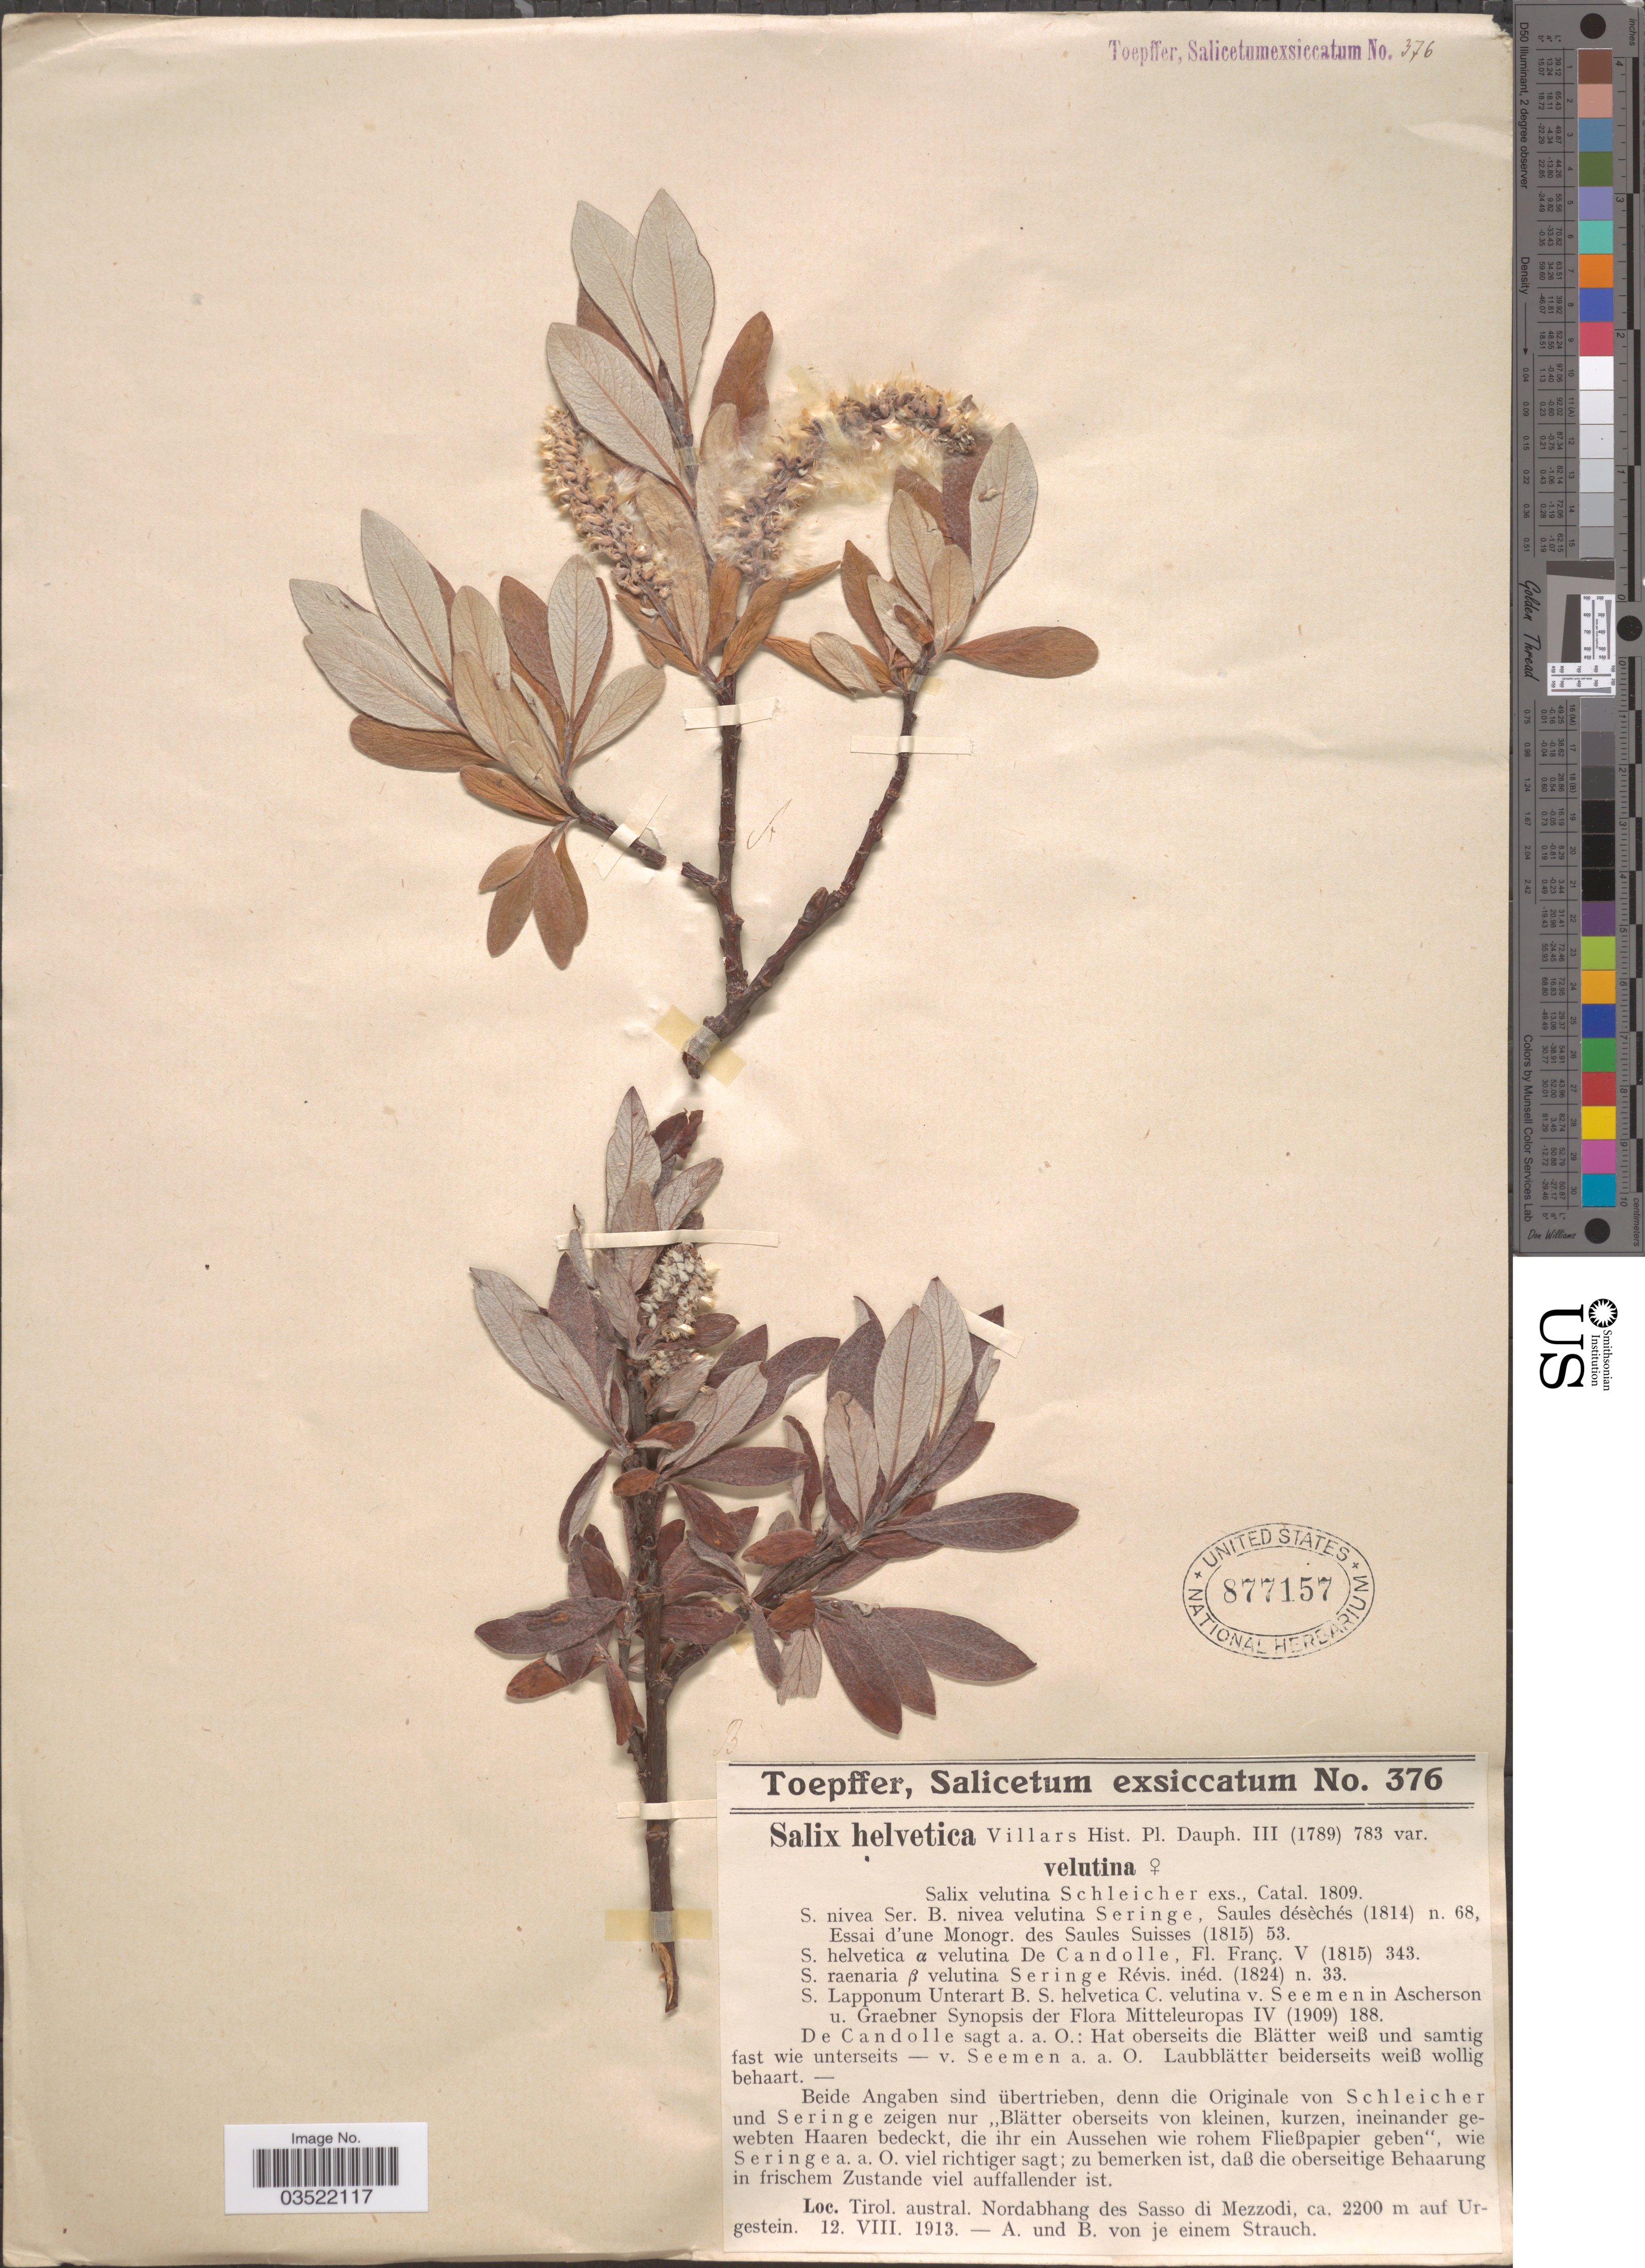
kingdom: Plantae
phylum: Tracheophyta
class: Magnoliopsida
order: Malpighiales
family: Salicaceae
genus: Salix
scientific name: Salix helvetica var. velutina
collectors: A. Toepffer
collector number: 376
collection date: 1913-08-12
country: Austria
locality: Tirol. austral. Nordabhang des Sasso di Mezzodi, auf Urgestein.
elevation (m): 2200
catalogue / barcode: US 877157